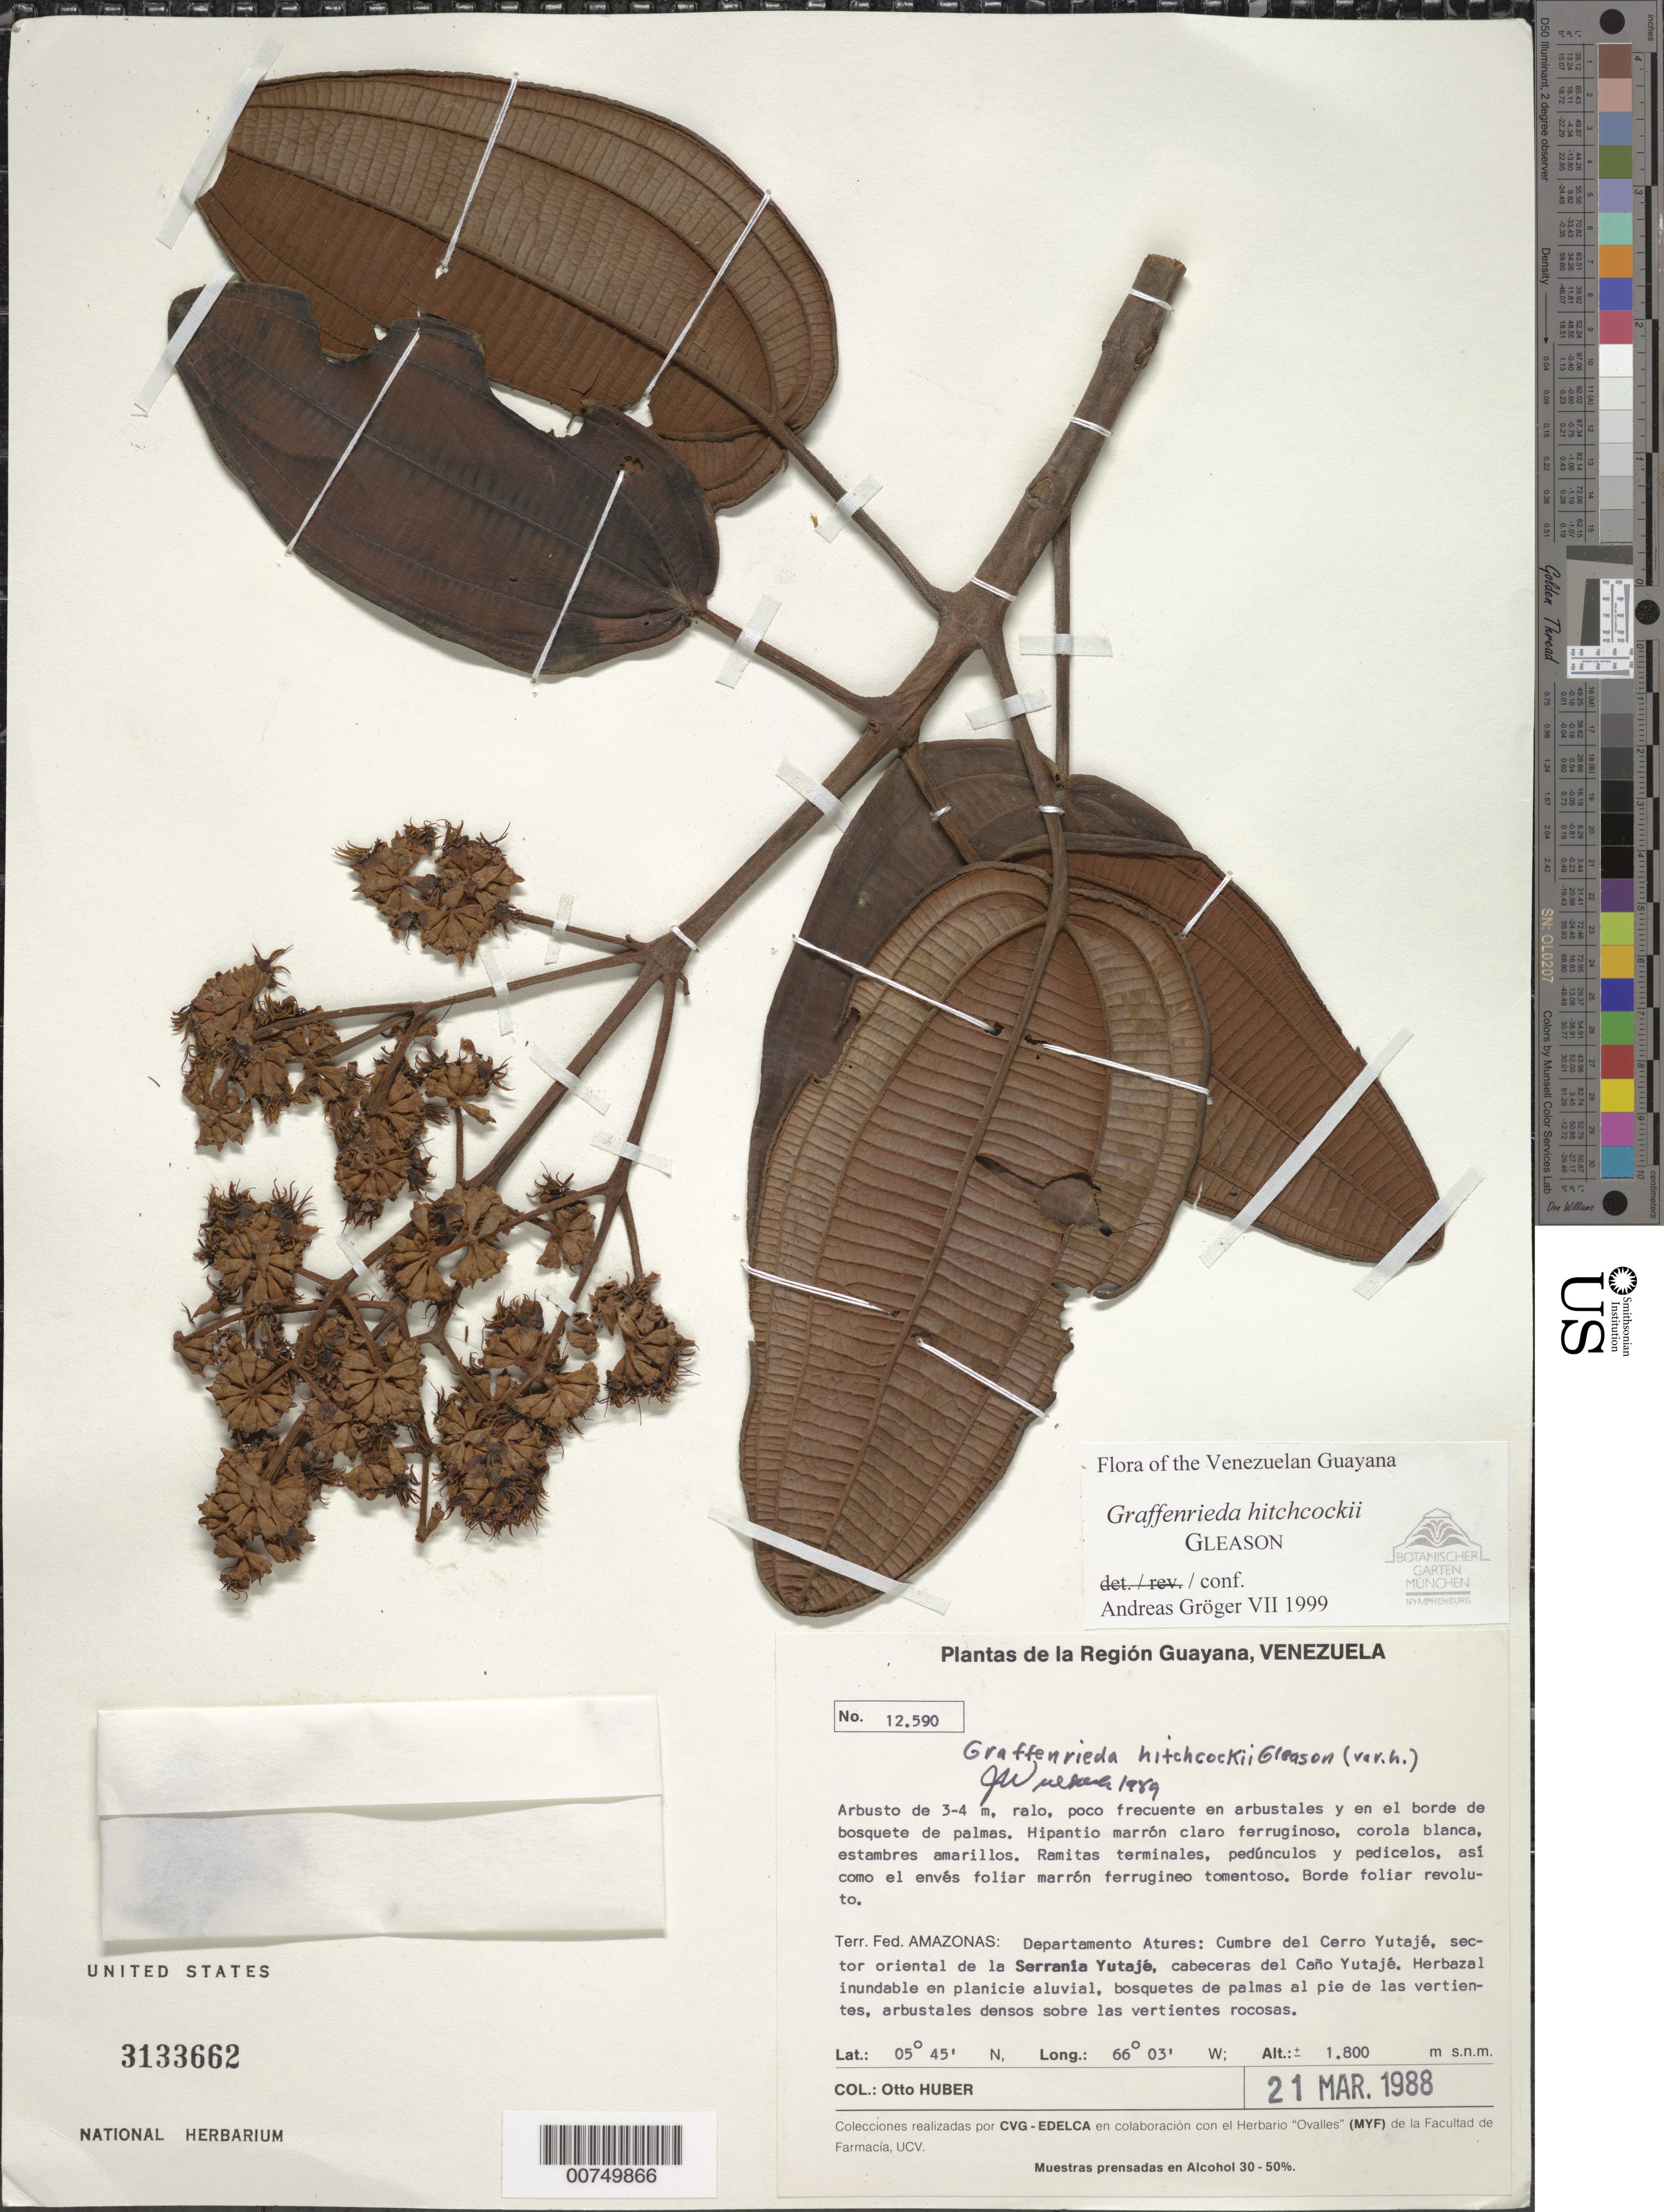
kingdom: Plantae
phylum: Tracheophyta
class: Magnoliopsida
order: Myrtales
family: Melastomataceae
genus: Graffenrieda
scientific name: Graffenrieda hitchcockii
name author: Gleason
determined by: Gröger, A.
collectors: O. Huber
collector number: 12590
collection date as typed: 21-Mar-88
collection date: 1988-03-21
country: Venezuela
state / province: Amazonas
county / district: Atures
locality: Cerro Yutajé, cumbre, sector oriental de la Serrania Yutajé, cabeceras del Caño Yutajé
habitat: Arbustales y en el borde de bosquete de palmas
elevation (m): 1800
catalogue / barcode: US 3133662